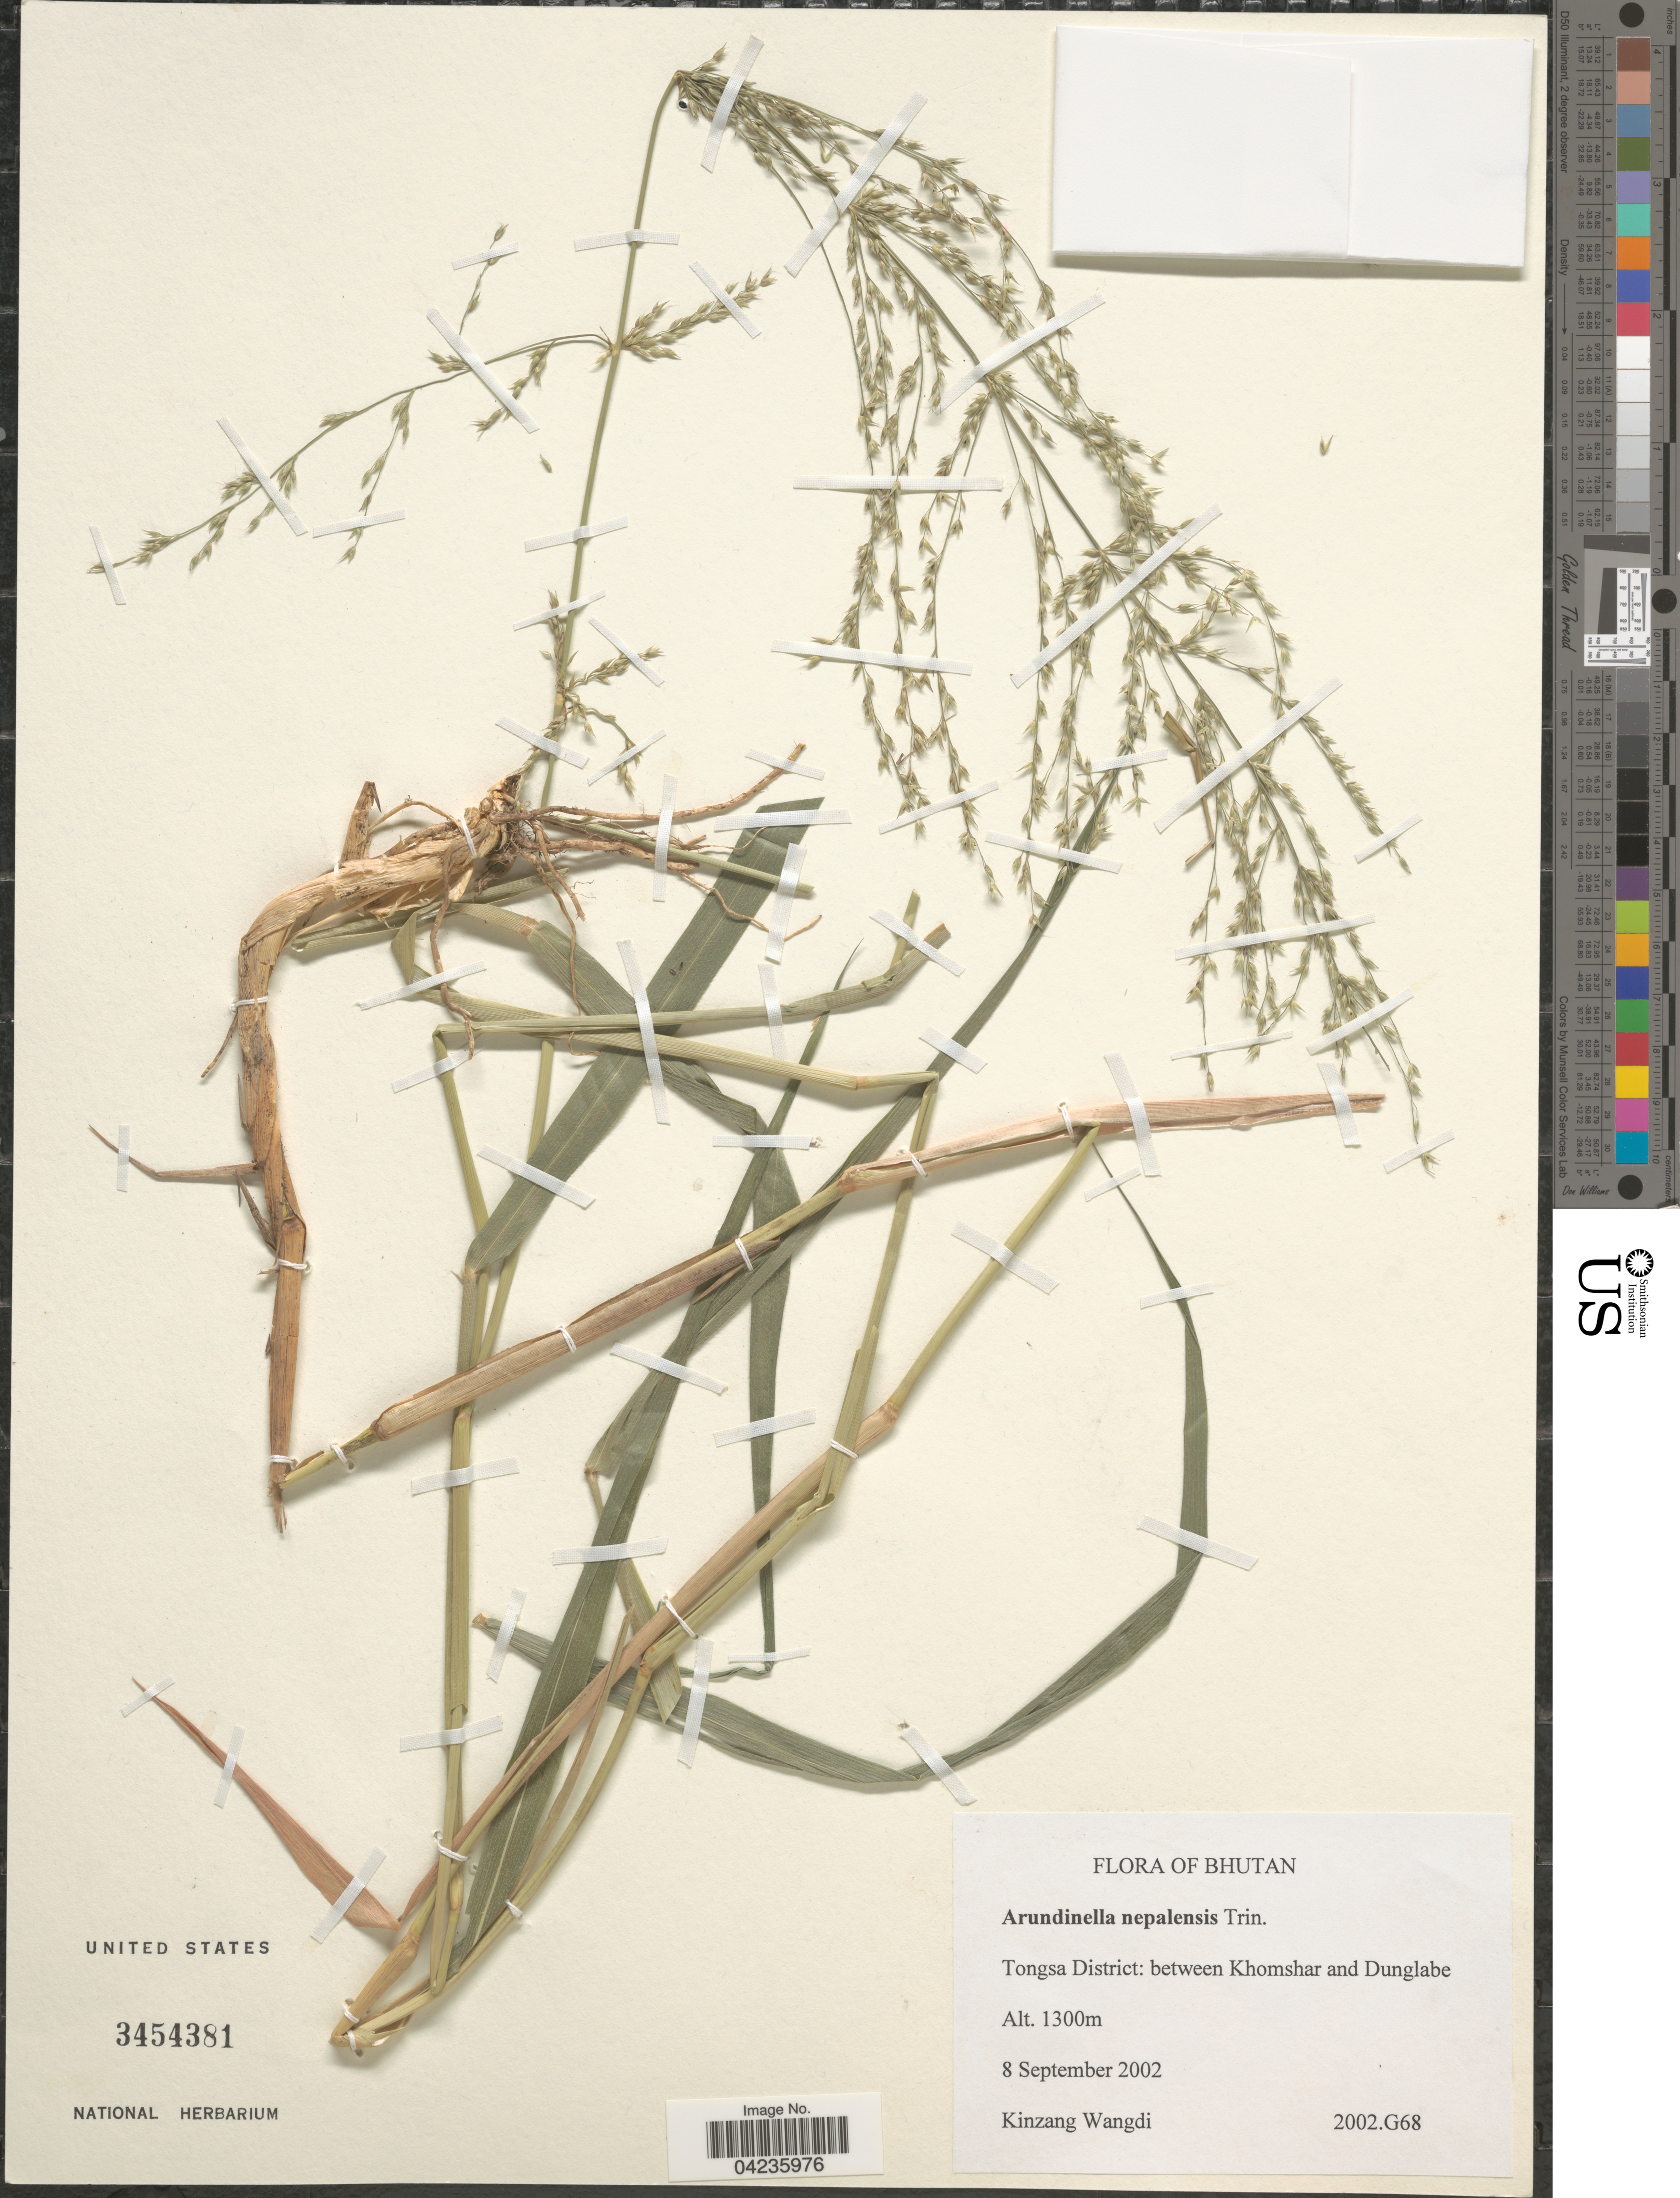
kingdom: Plantae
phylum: Tracheophyta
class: Liliopsida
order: Poales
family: Poaceae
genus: Arundinella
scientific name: Arundinella nepalensis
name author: Trin.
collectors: K. Wangdi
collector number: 2002.G68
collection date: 2002-09-08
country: Bhutan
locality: Tongsa District: between Khomshar and Dunglabe.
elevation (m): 1300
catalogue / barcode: US 3454381